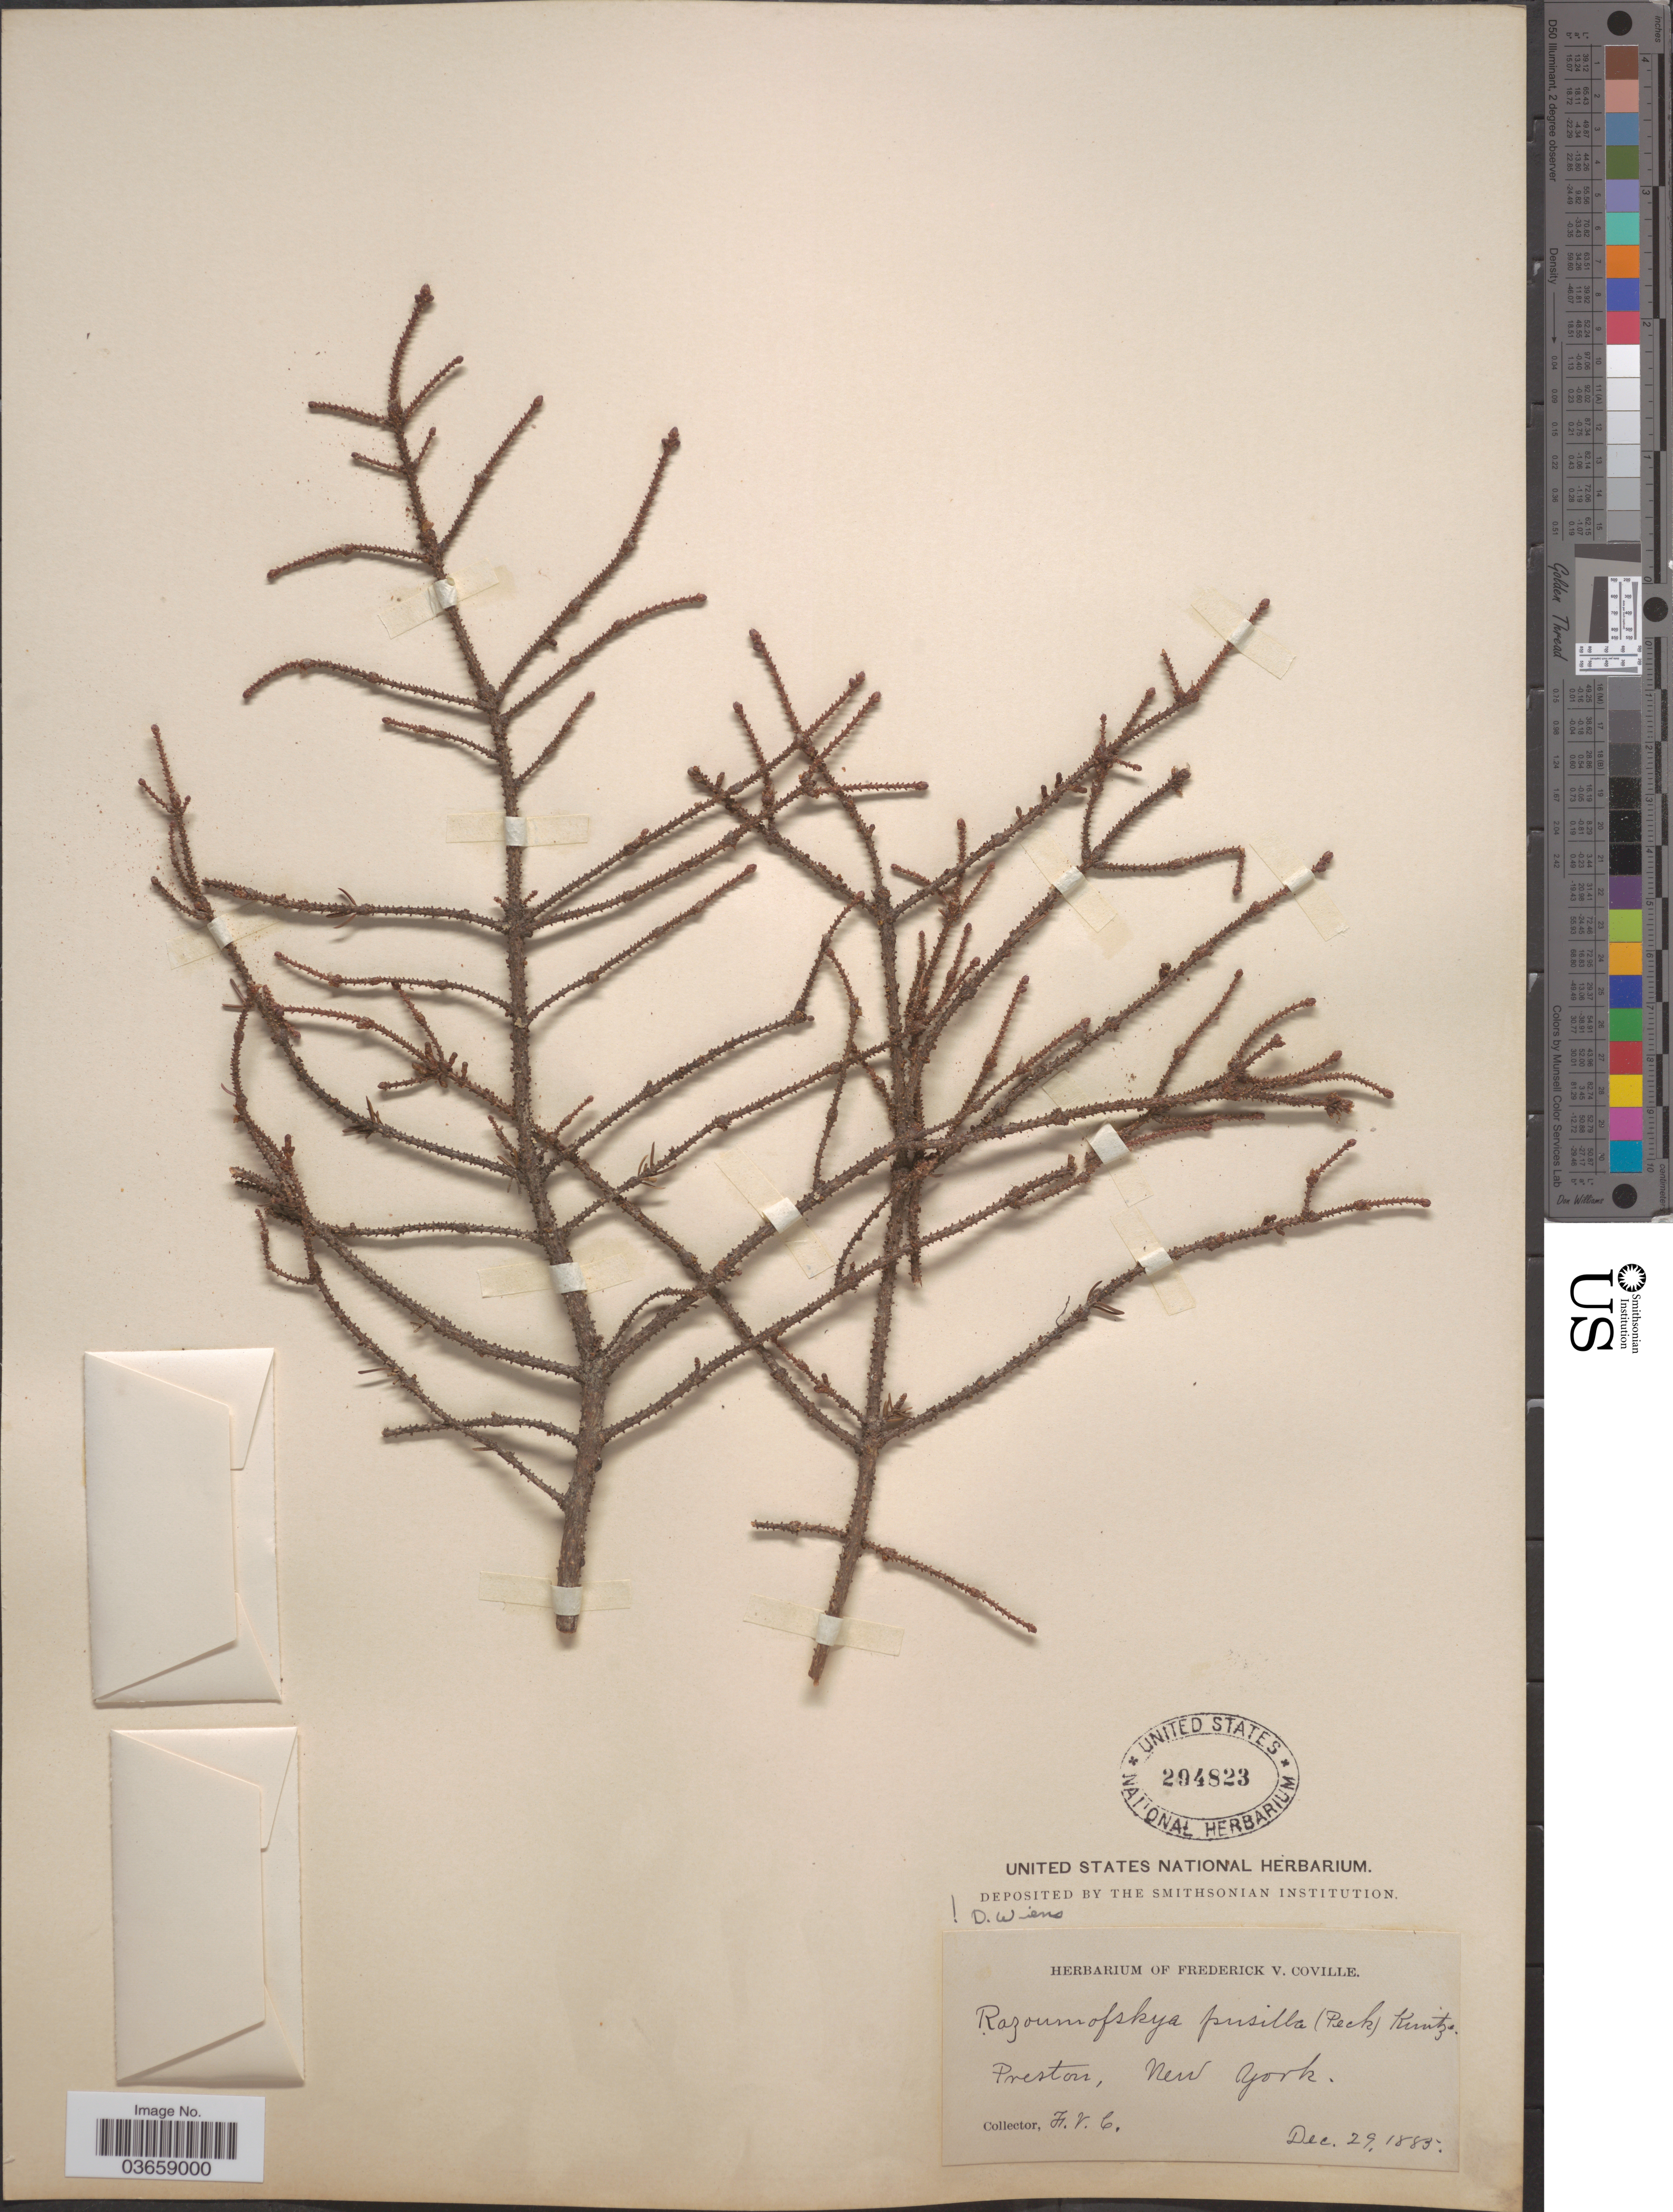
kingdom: Plantae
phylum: Tracheophyta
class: Magnoliopsida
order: Santalales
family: Viscaceae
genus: Arceuthobium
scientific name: Arceuthobium pusillum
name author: Peck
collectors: F. V. Coville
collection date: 1885-12-29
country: United States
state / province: New York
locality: Preston.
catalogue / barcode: US 294823